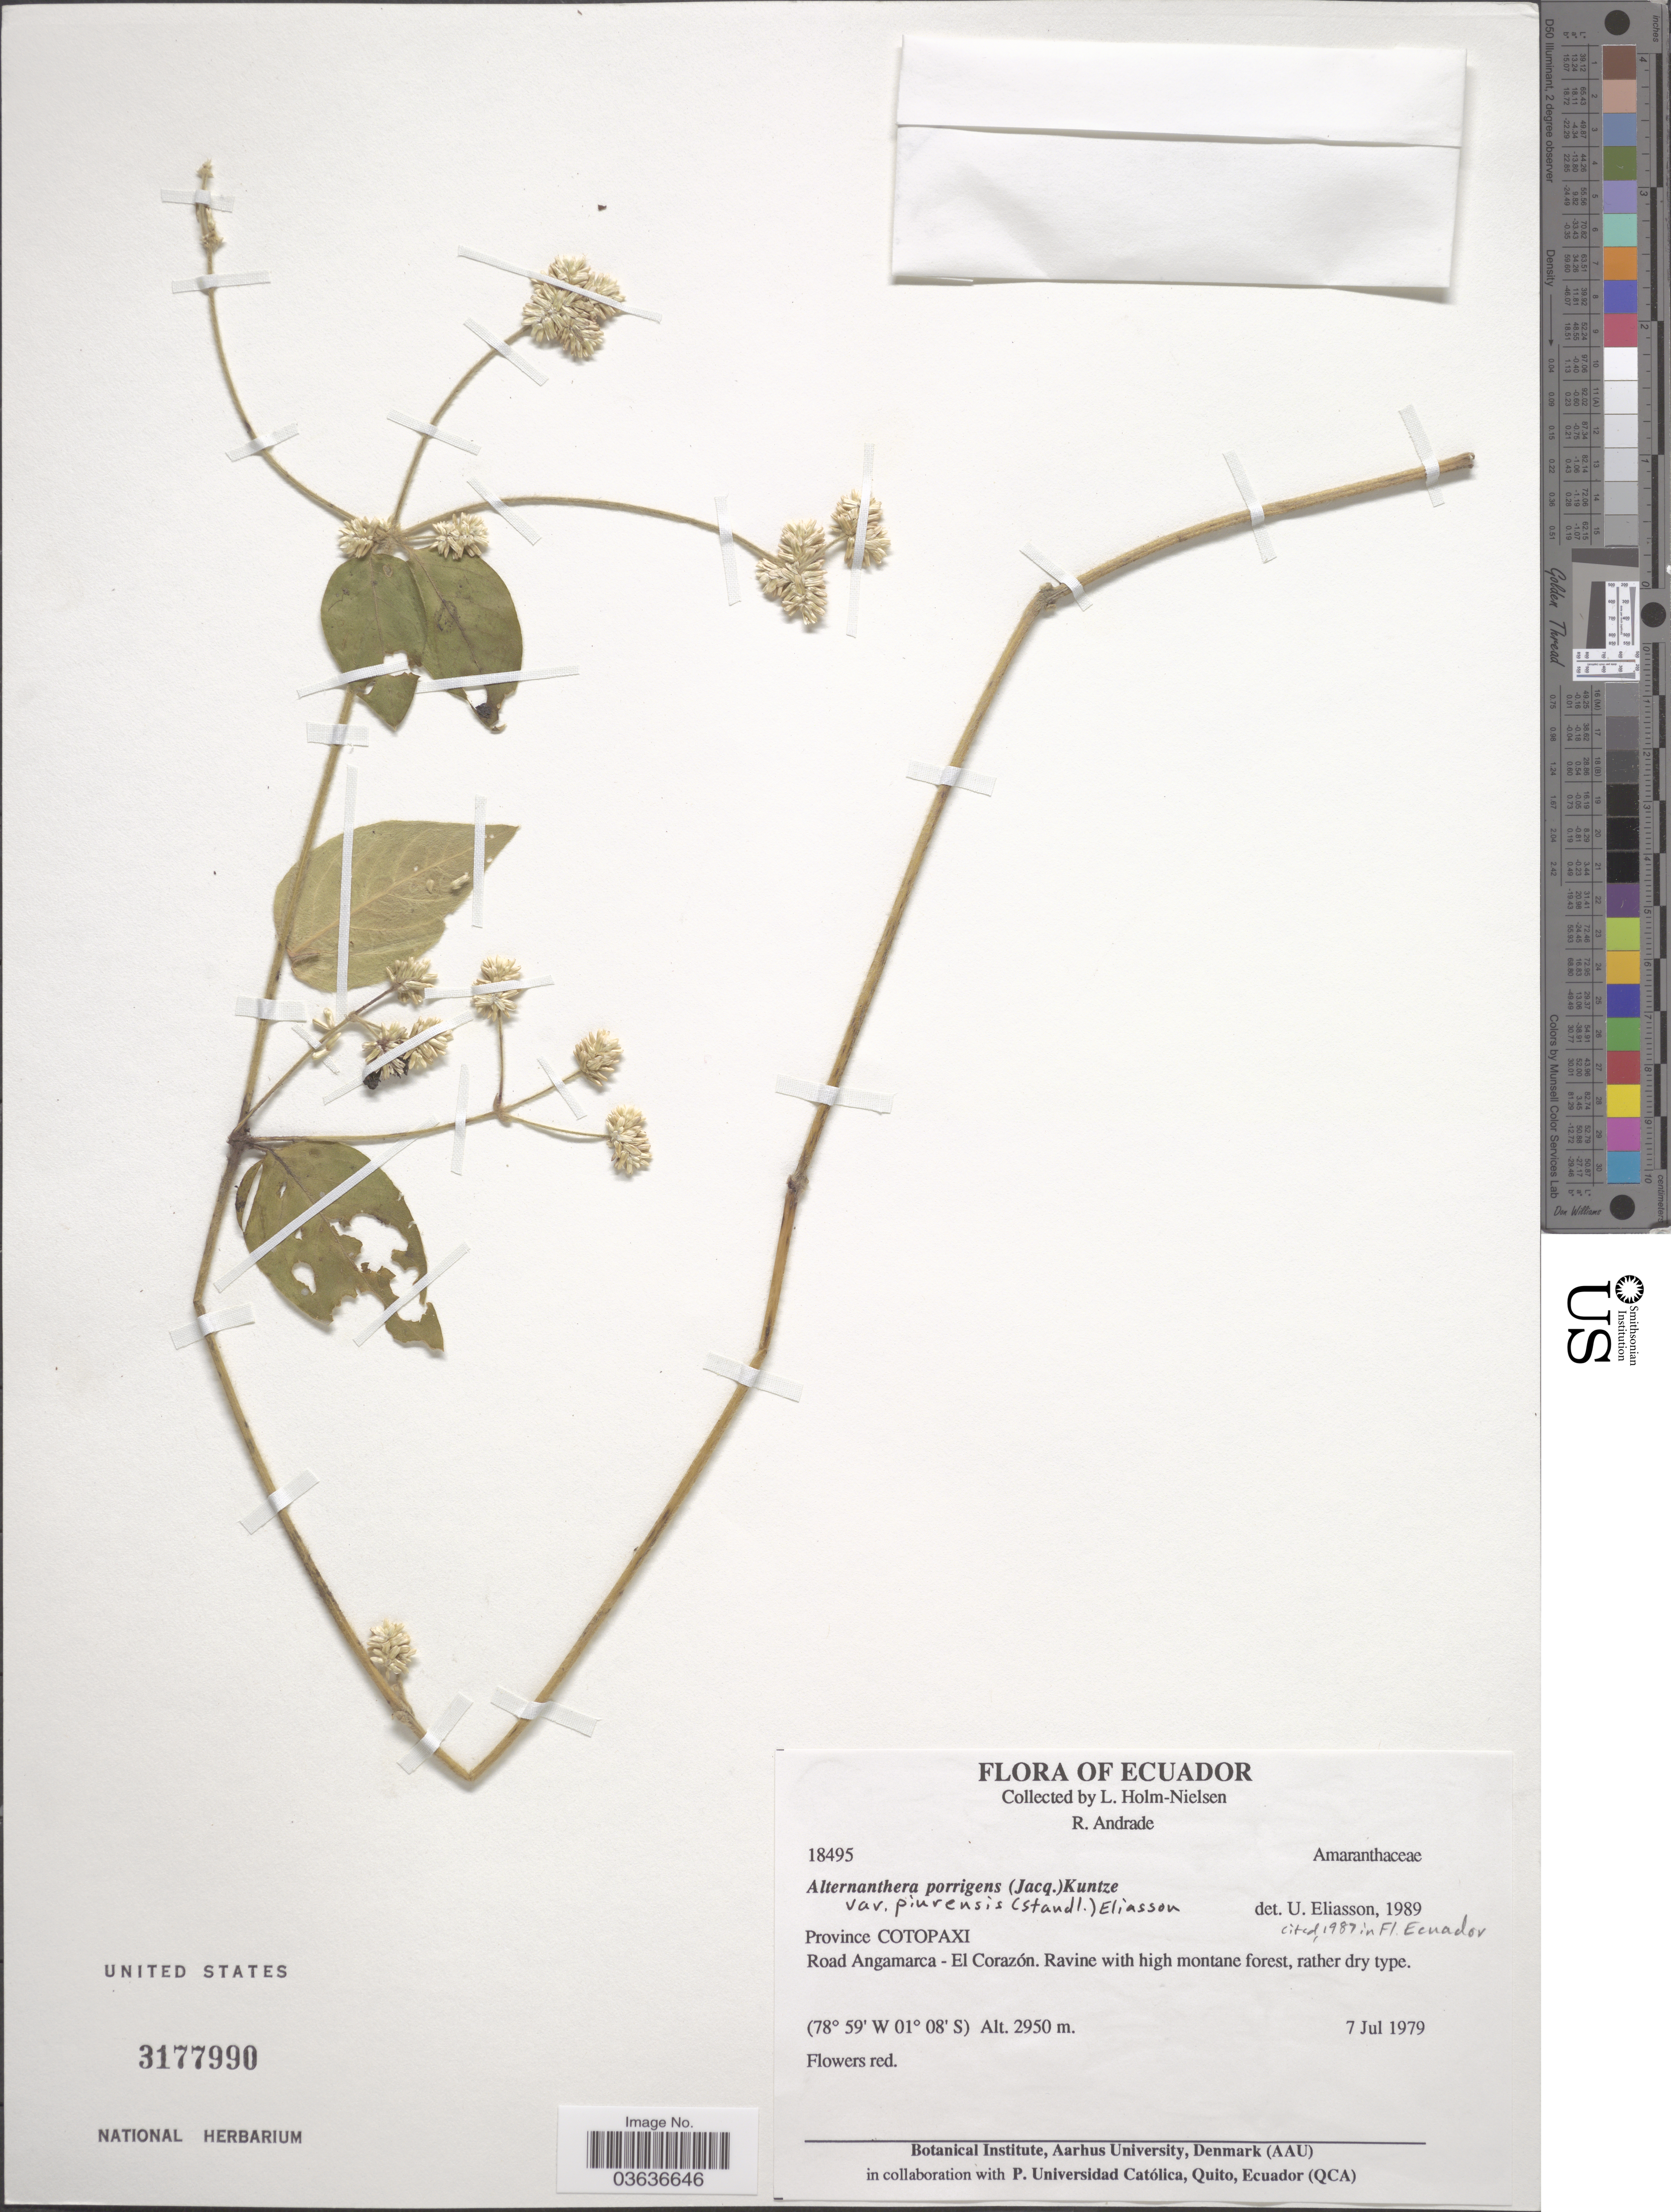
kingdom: Plantae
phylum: Tracheophyta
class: Magnoliopsida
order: Caryophyllales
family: Amaranthaceae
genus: Alternanthera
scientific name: Alternanthera porrigens var. piurensis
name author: (Standl.) Eliasson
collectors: L. Holm-Nielsen & R. Andrade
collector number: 18495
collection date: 1979-07-07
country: Ecuador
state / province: Cotopaxi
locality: Road Angamarca-El Corazón.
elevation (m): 2950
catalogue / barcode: US 3177990